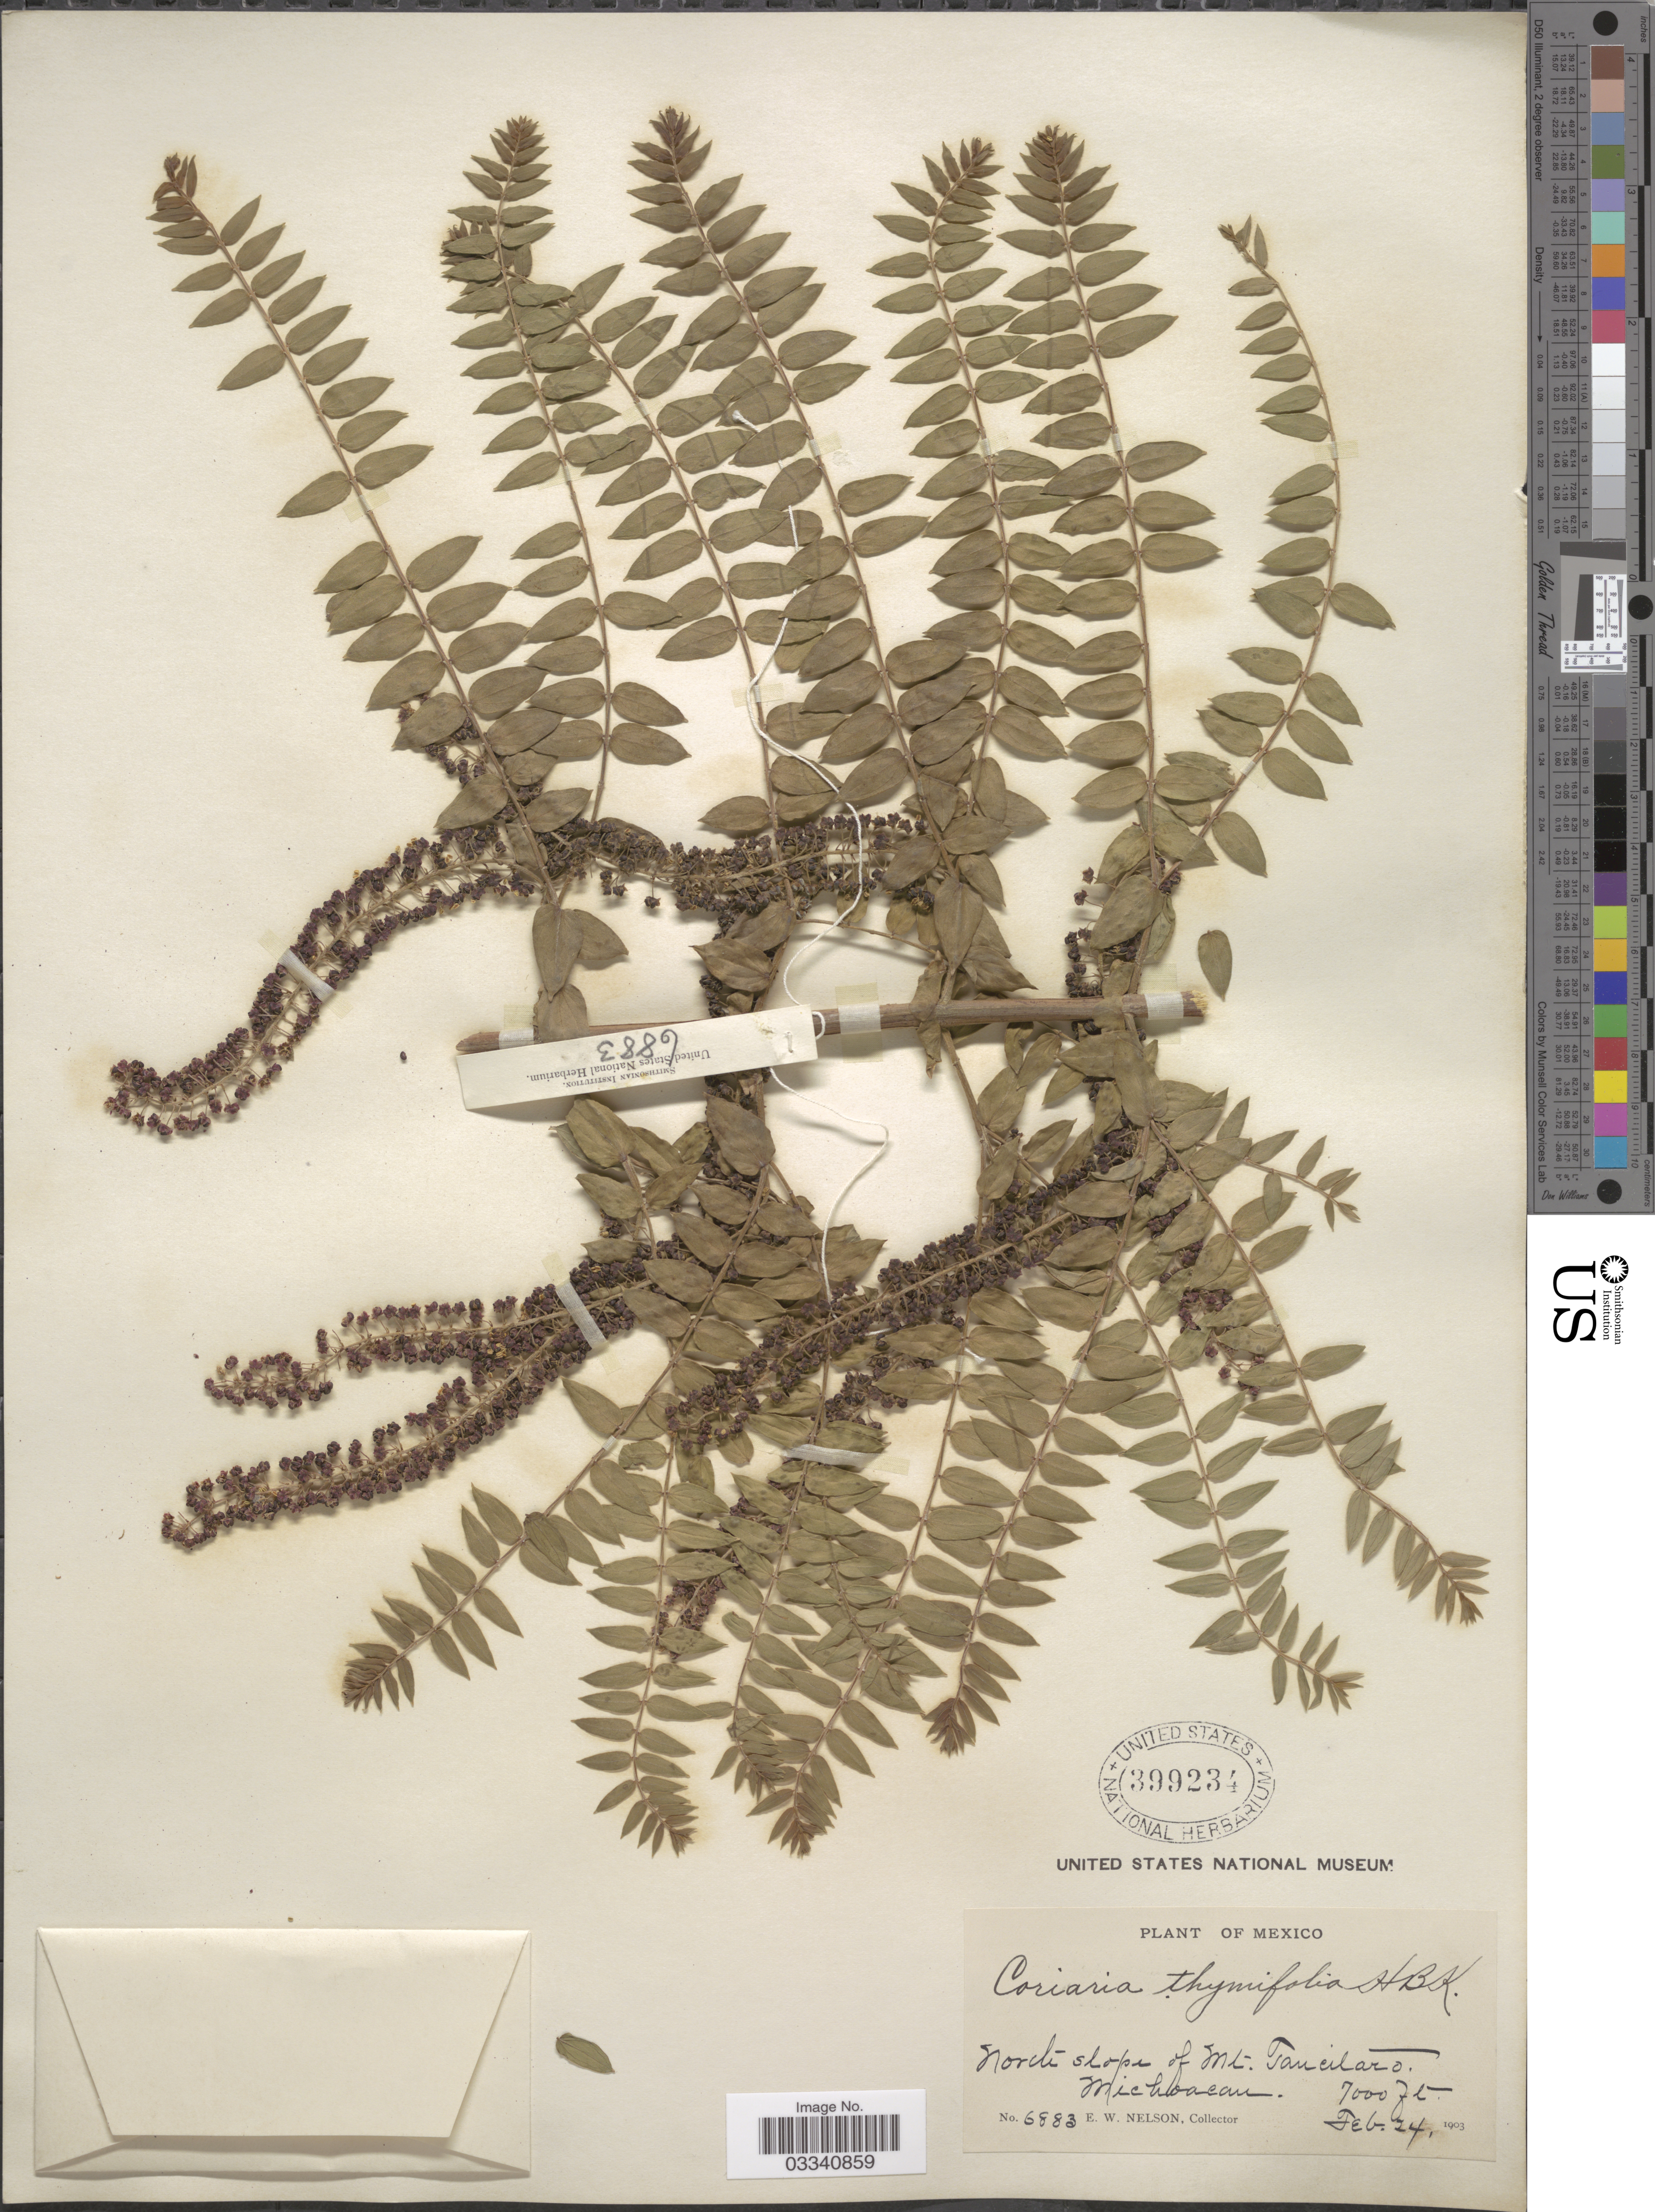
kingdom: Plantae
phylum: Tracheophyta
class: Magnoliopsida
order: Cucurbitales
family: Coriariaceae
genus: Coriaria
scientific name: Coriaria ruscifolia subsp. microphylla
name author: (Poir.) L.E. Skog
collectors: E. W. Nelson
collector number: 6883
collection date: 1903-02-24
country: Mexico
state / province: Michoacán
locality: North slope of Mt. Tancilaro.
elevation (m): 2134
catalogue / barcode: US 399234